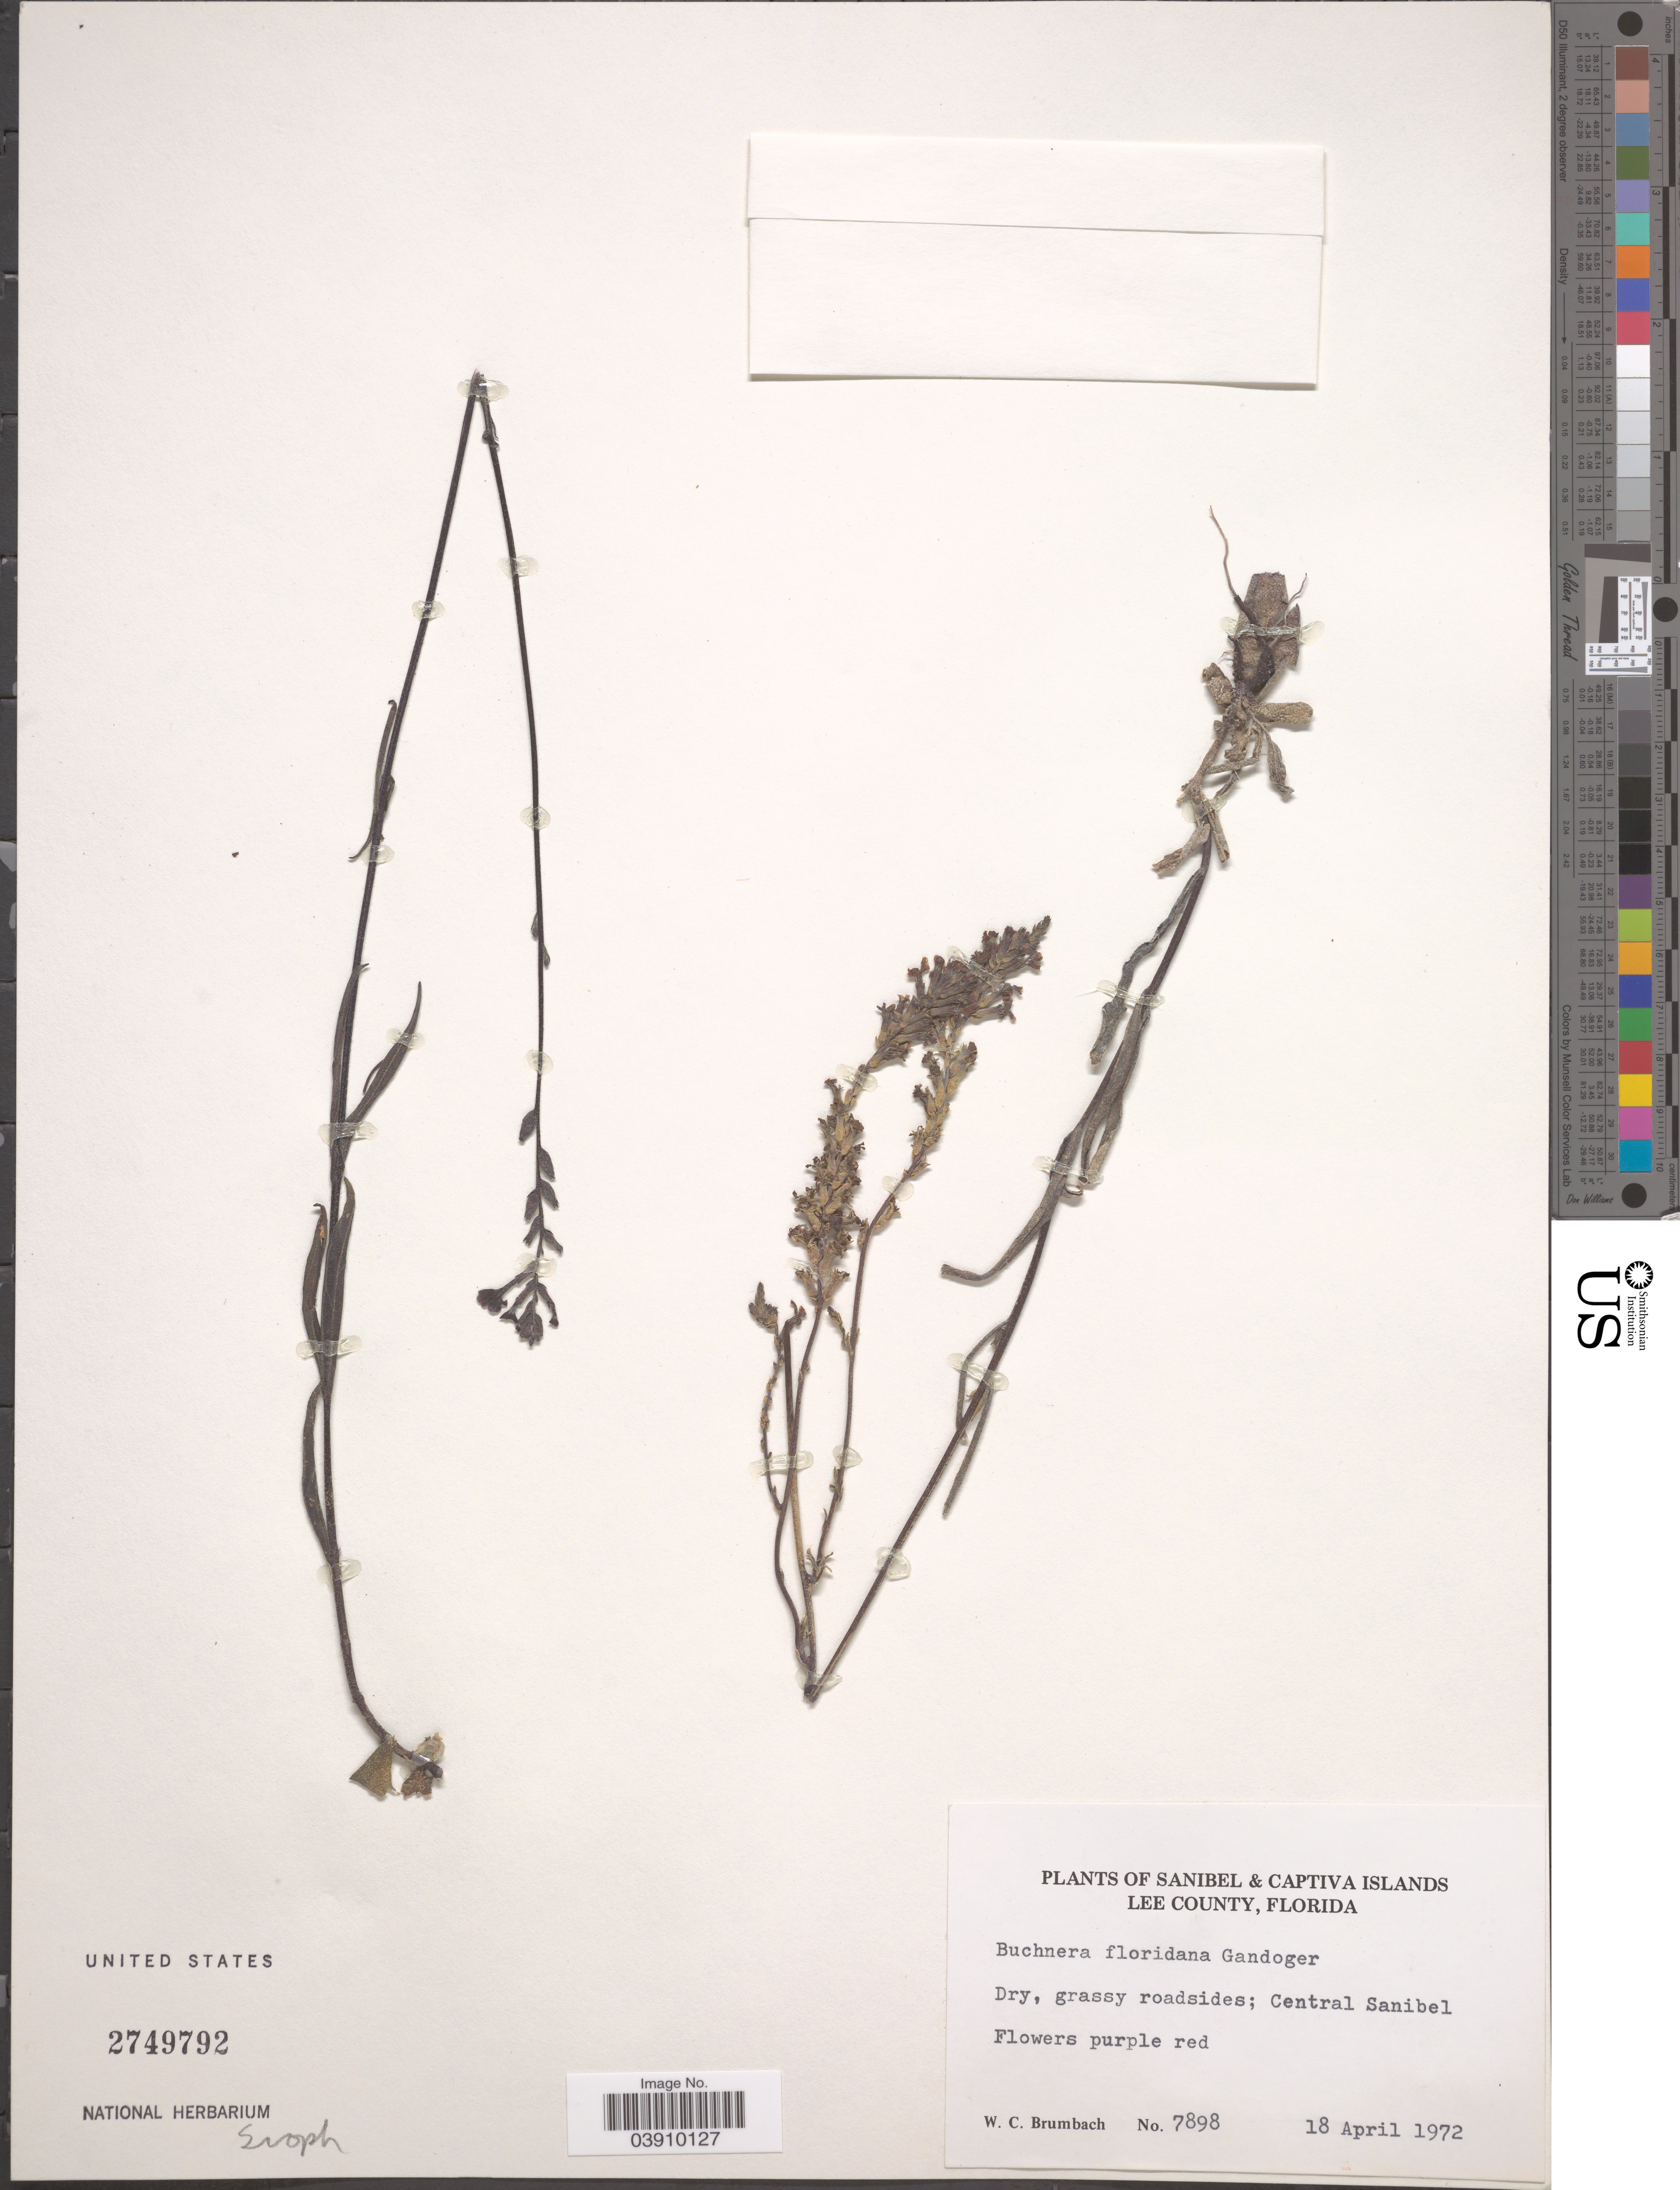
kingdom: Plantae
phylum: Tracheophyta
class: Magnoliopsida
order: Lamiales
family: Orobanchaceae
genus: Buchnera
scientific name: Buchnera floridana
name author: Gand.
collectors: W. C. Brumbach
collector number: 7898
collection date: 1972-04-18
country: United States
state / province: Florida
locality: Sanibel Islands. Lee County. Dry, grassy roadsides; Central Sanibel.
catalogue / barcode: US 2749792